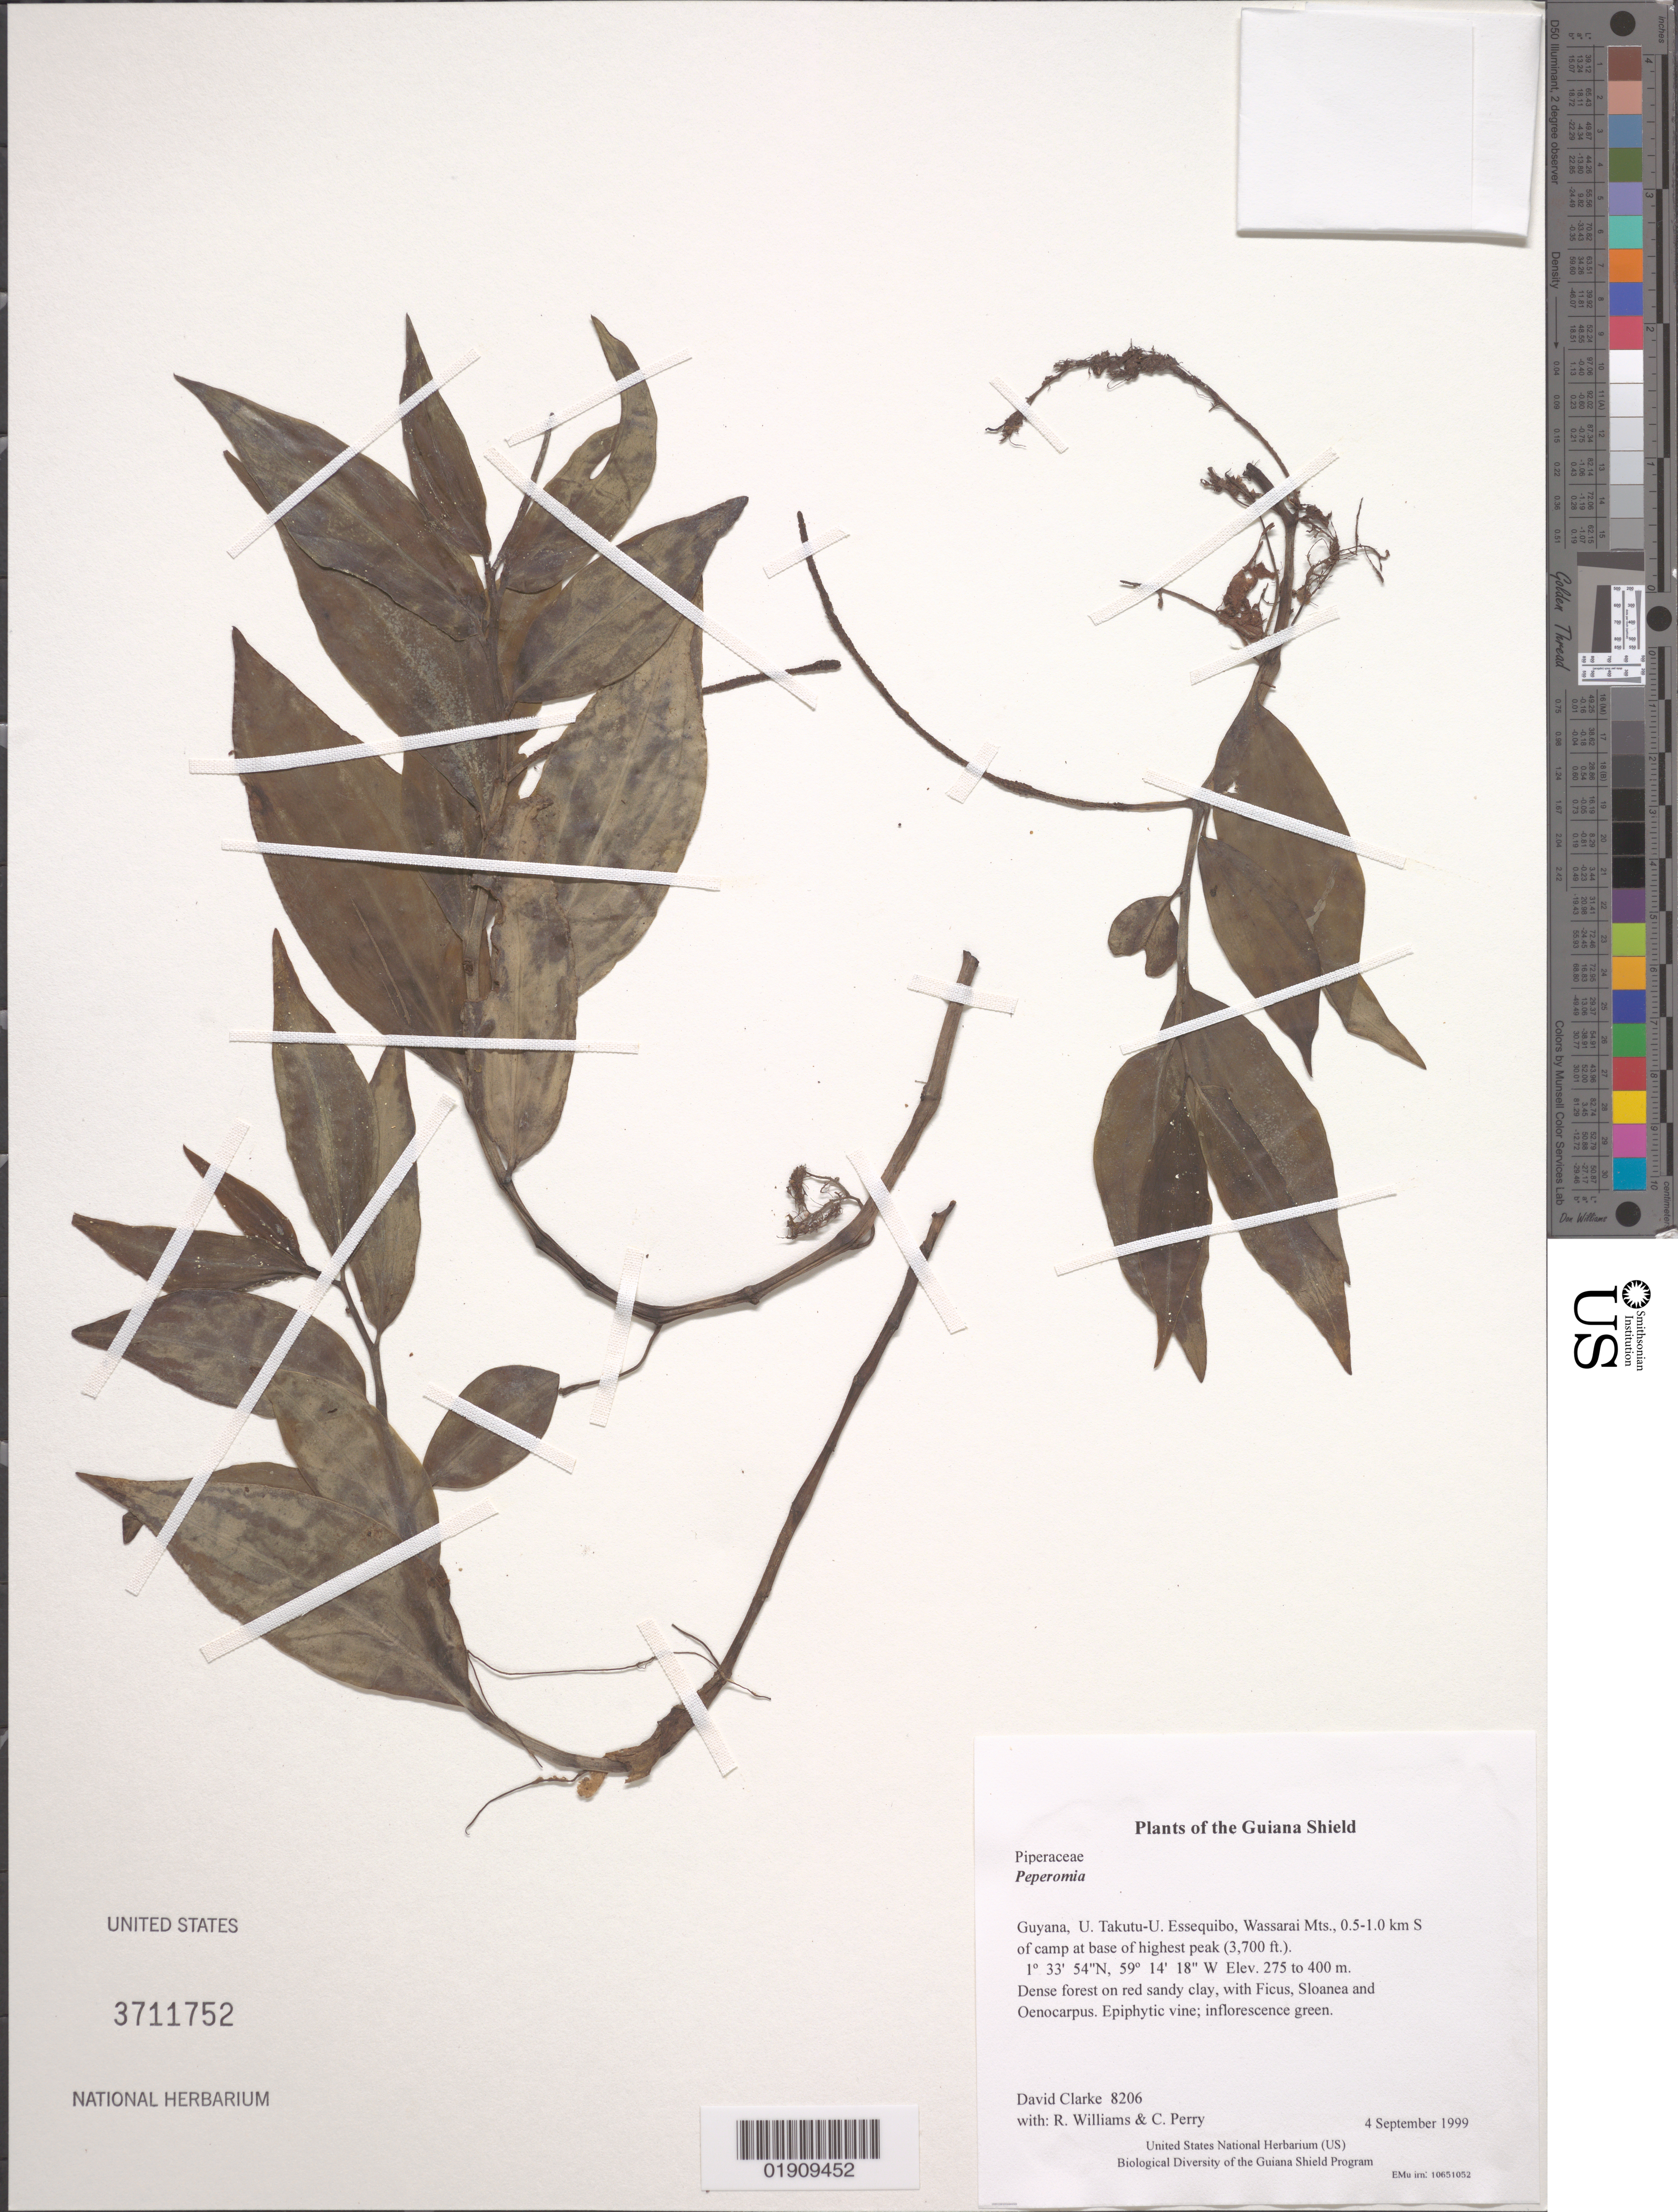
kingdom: Plantae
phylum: Tracheophyta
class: Magnoliopsida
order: Piperales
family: Piperaceae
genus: Peperomia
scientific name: Peperomia sp.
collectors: H. D. Clarke, R. Williams & C. Perry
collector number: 8206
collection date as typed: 4 September 1999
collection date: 1999-09-04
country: Guyana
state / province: U. Takutu-U. Essequibo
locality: Wassarai Mts., 0.5-1.0 km S of camp at base of highest peak (3,700 ft.)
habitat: Dense forest on red sandy clay, with Ficus, Sloanea and Oenocarpus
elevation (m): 275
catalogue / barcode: US 3711752